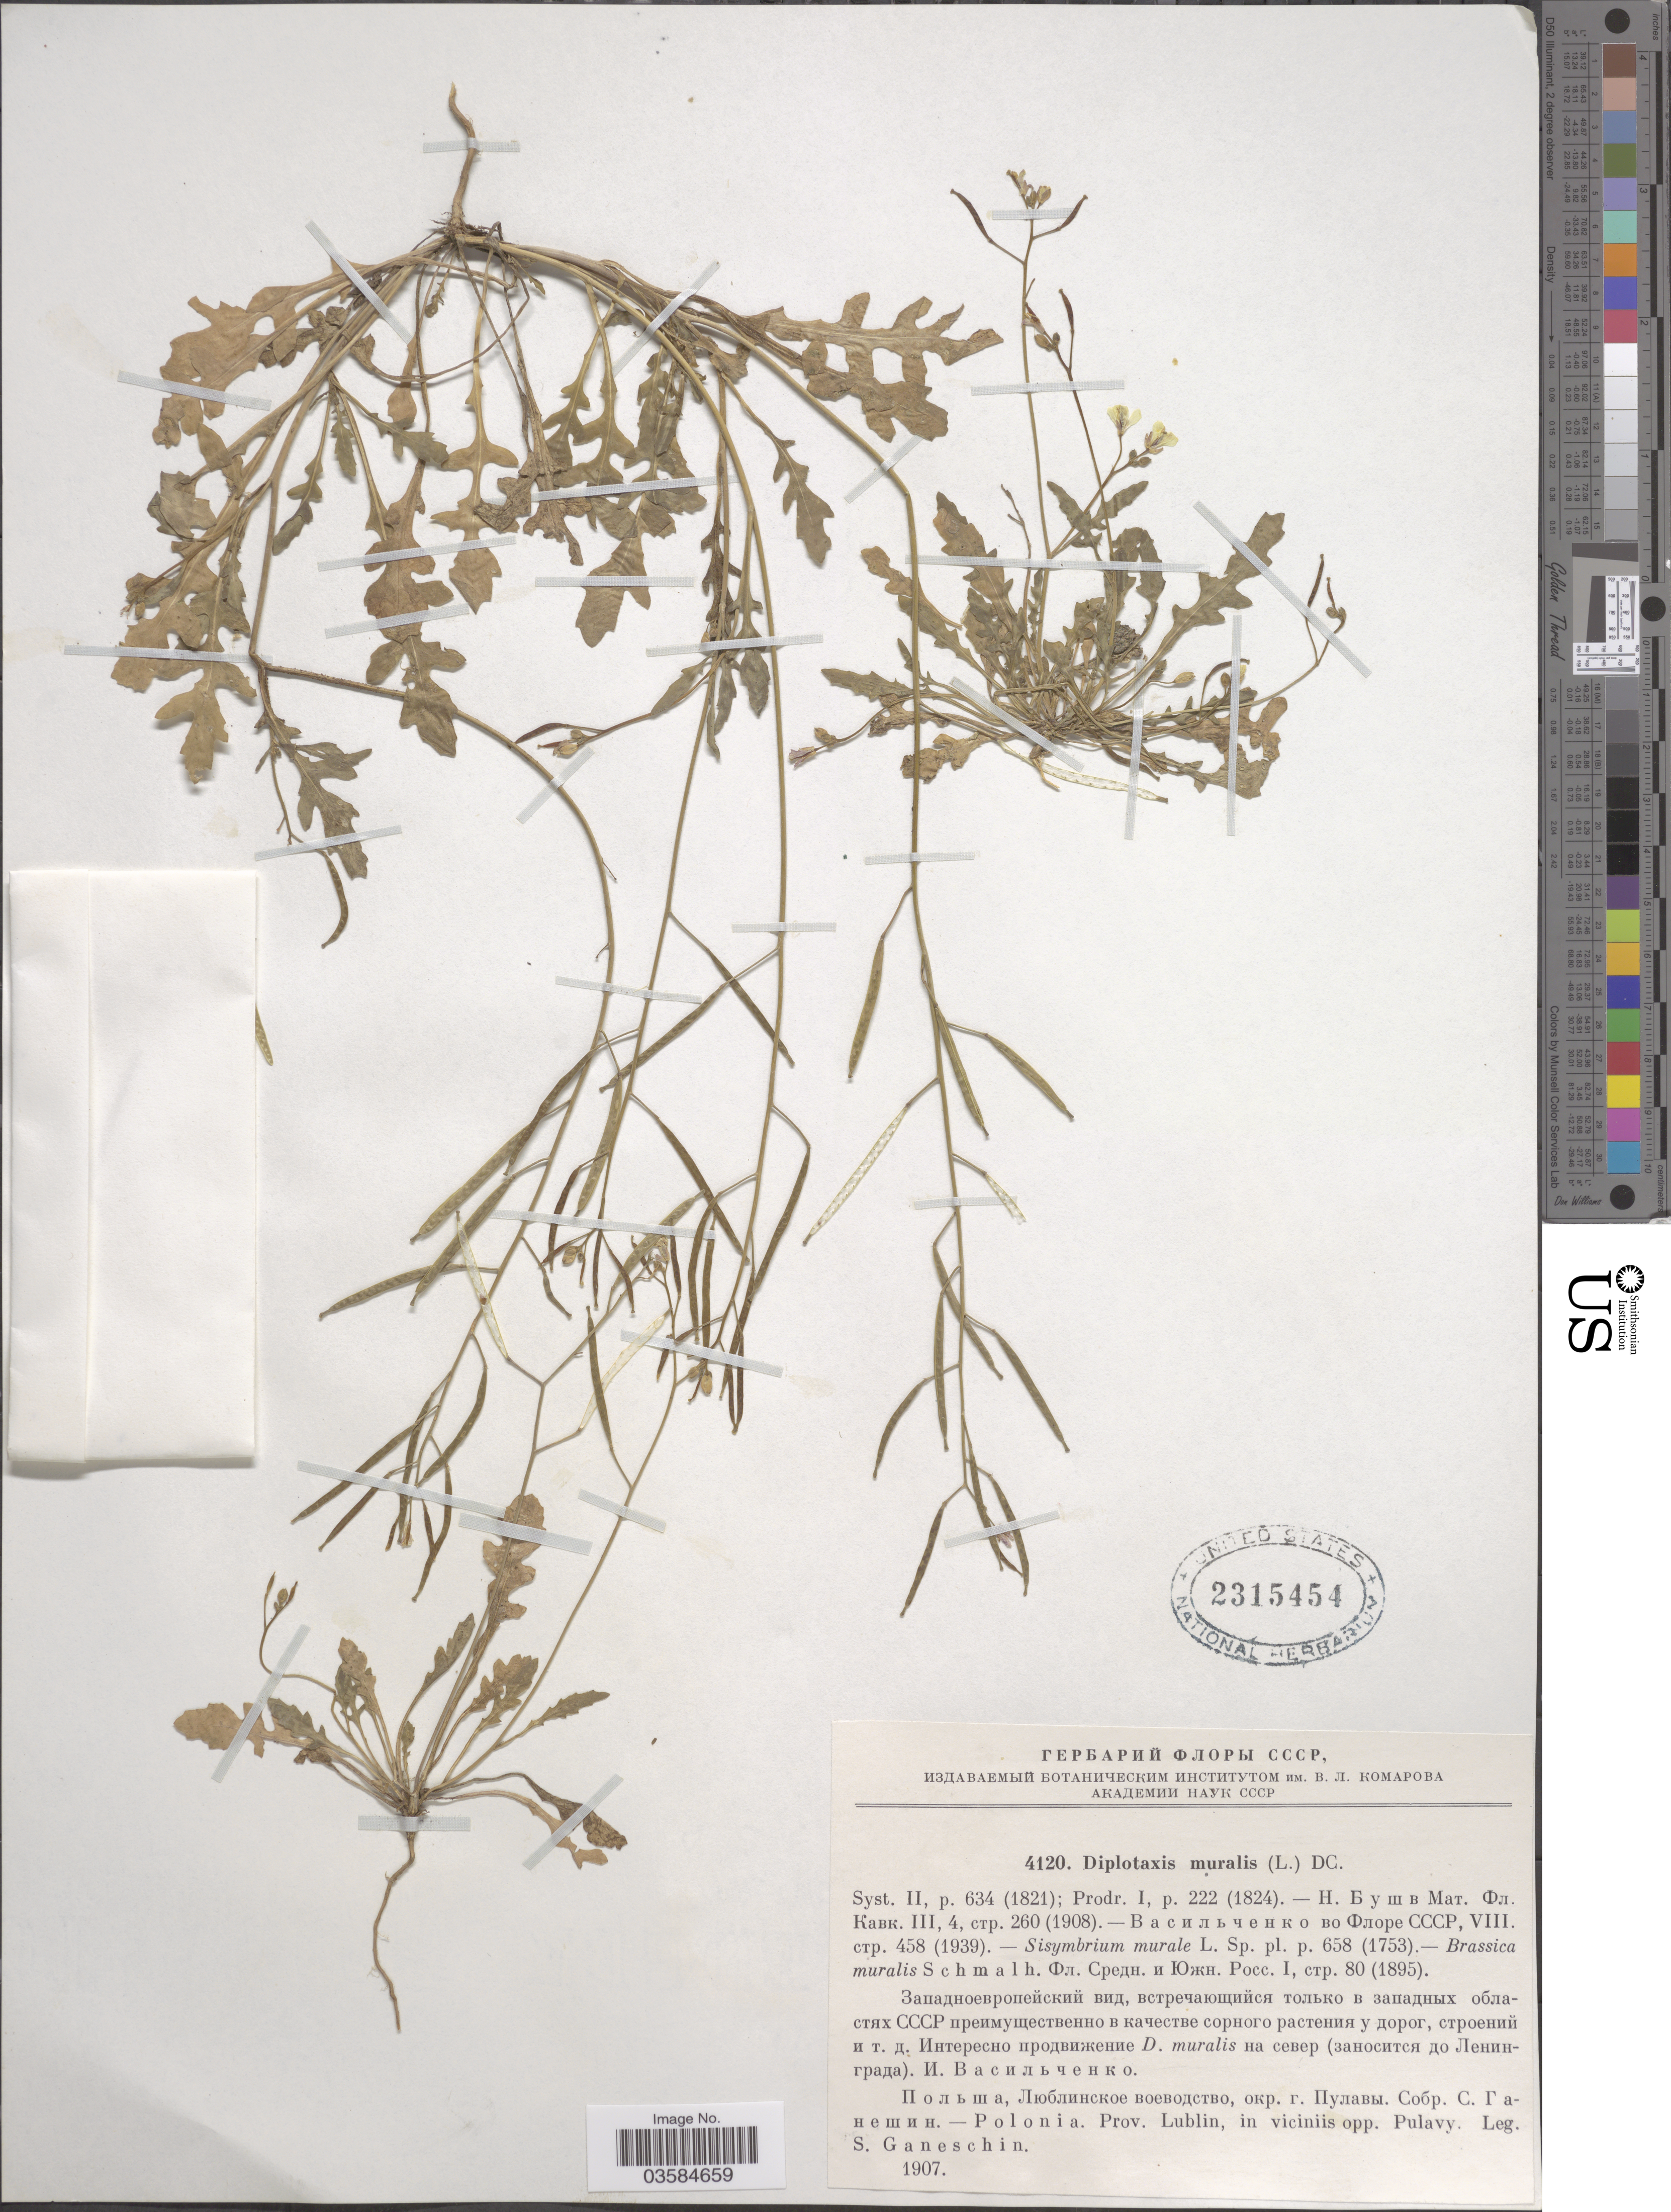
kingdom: Plantae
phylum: Tracheophyta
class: Magnoliopsida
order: Brassicales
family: Brassicaceae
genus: Diplotaxis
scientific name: Diplotaxis muralis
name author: (L.) DC.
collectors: S. Ganeschin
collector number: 4120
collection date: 1907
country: Poland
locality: Prov. Lublin, in viciniis opp. Pulavy.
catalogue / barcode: US 2315454